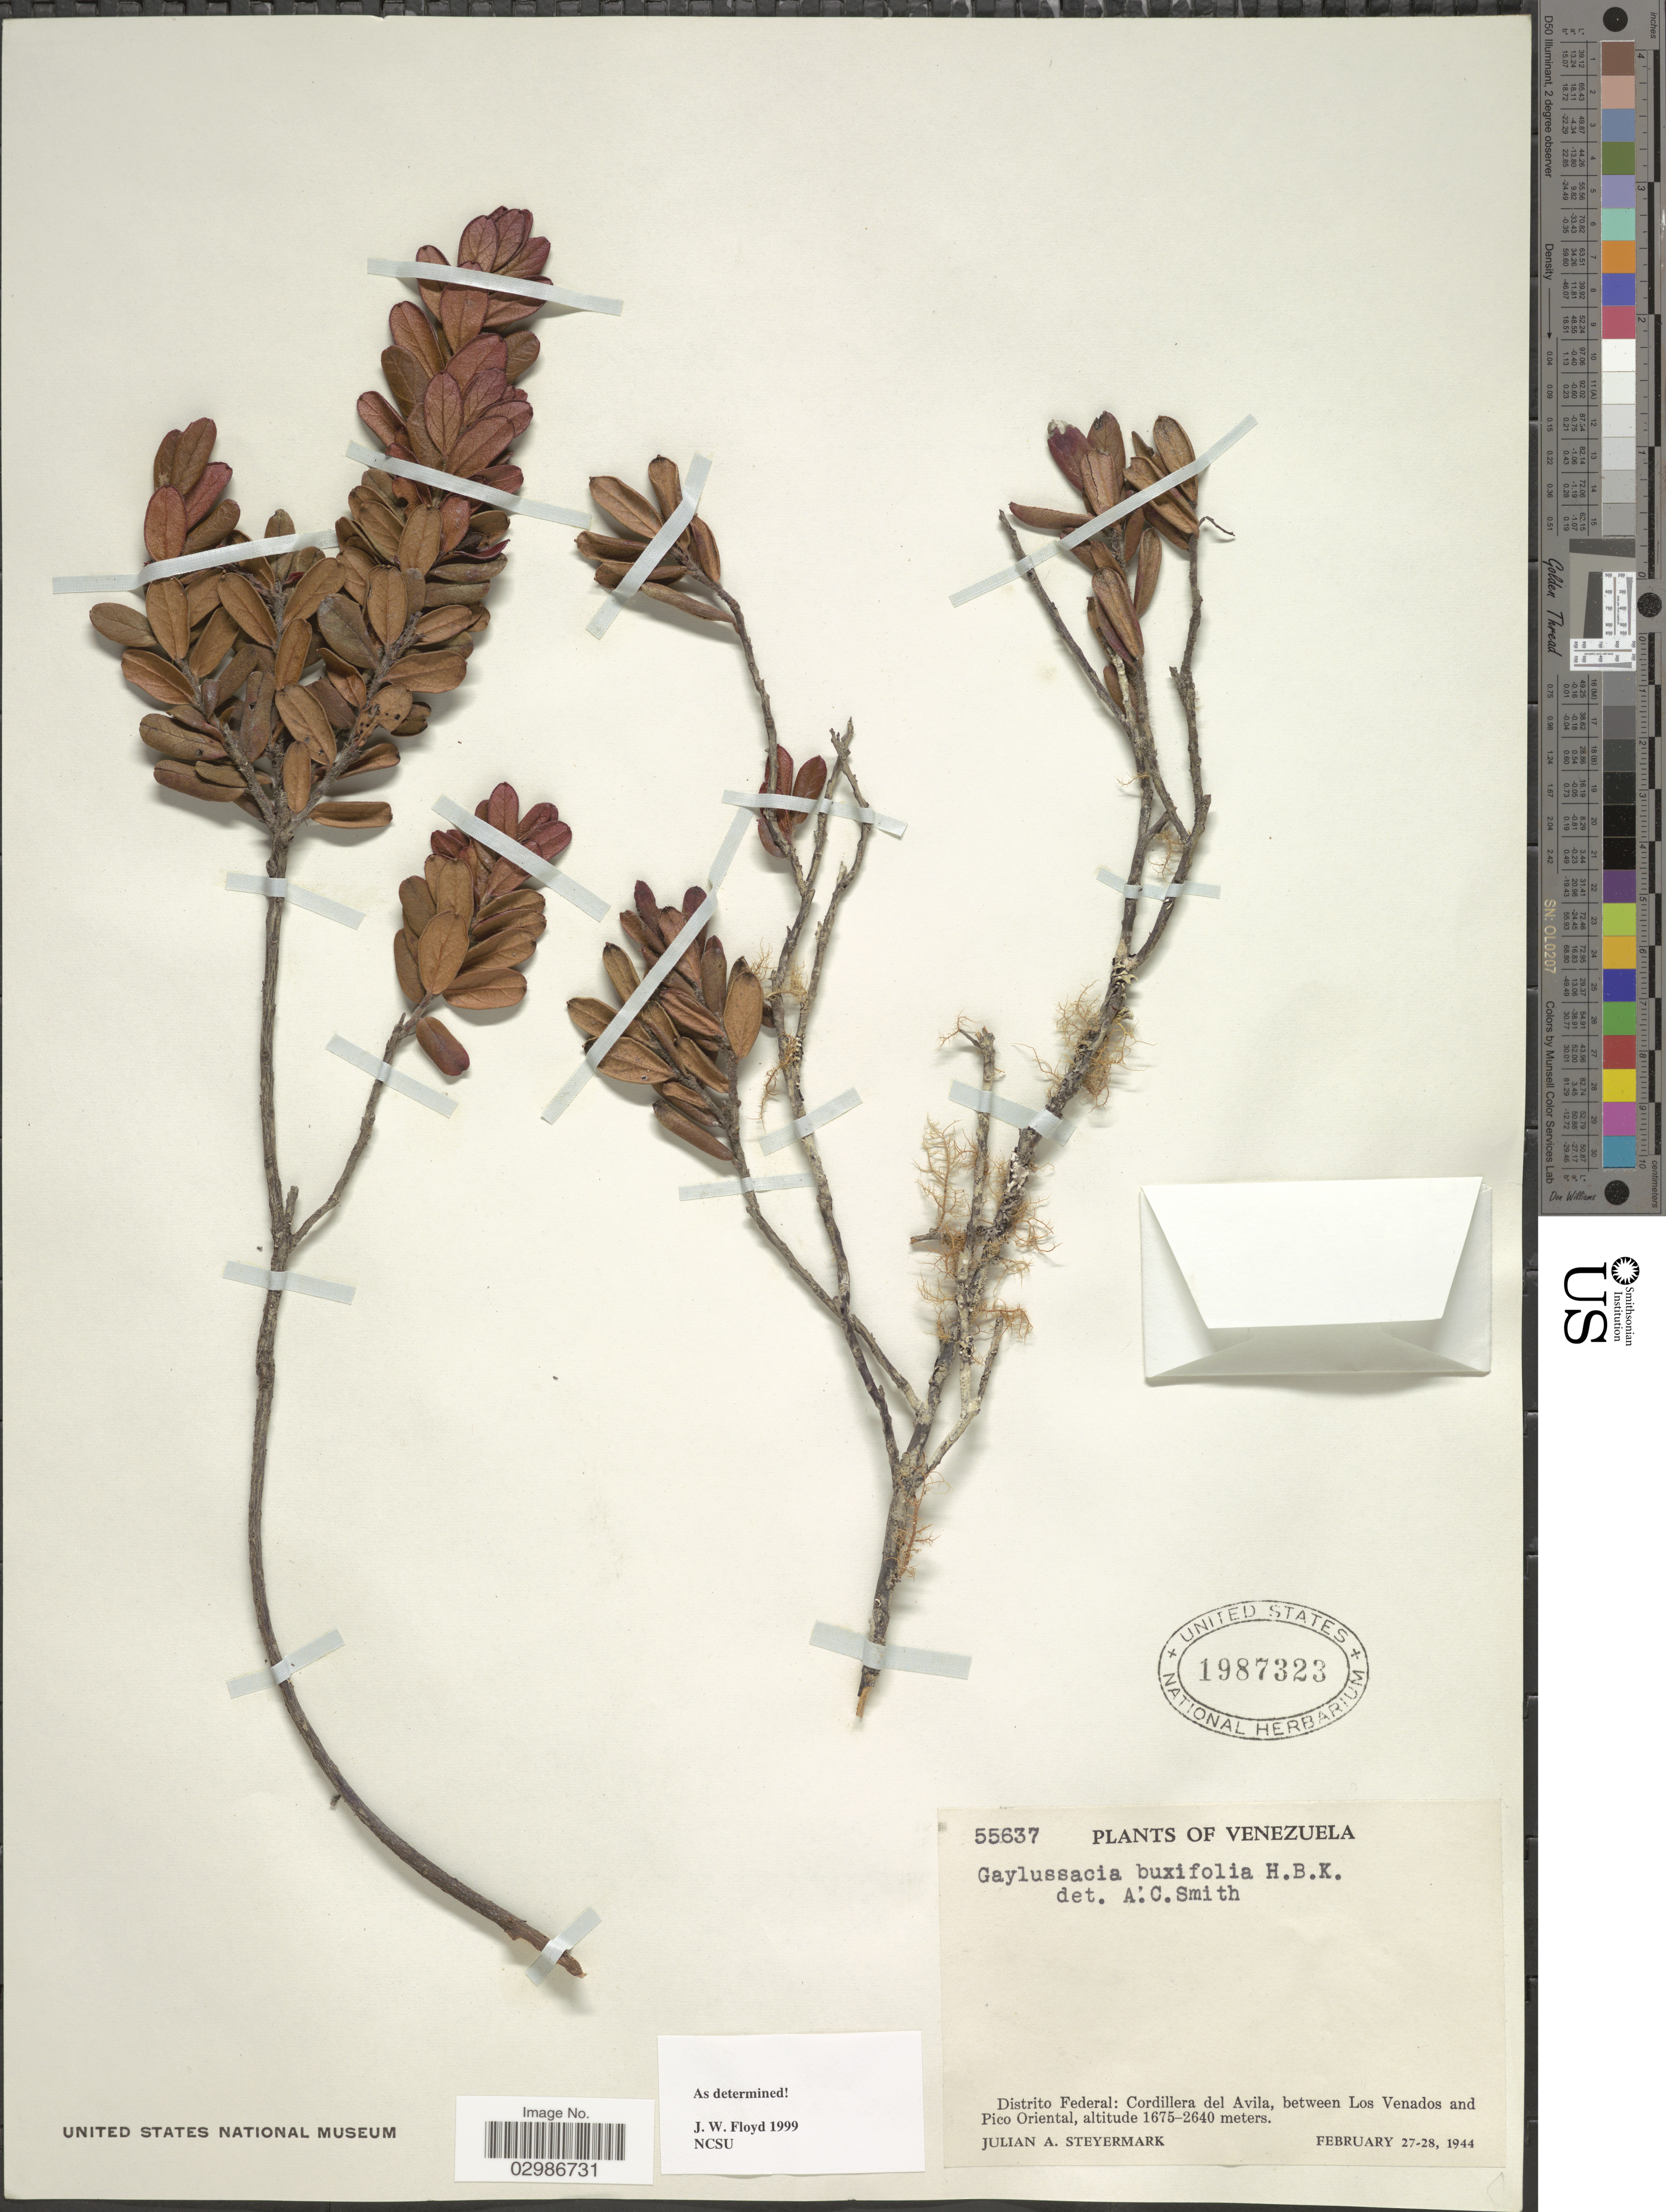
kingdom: Plantae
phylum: Tracheophyta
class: Magnoliopsida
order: Ericales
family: Ericaceae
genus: Gaylussacia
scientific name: Gaylussacia buxifolia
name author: Kunth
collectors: J. Steyermark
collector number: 55637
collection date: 1944-02-27/1944-02-28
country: Venezuela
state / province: Distrito Federal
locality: Distrito Federal: Cordillera del Avila, between Los Venados and Pico Oriental.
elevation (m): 1675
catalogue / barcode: US 1987323